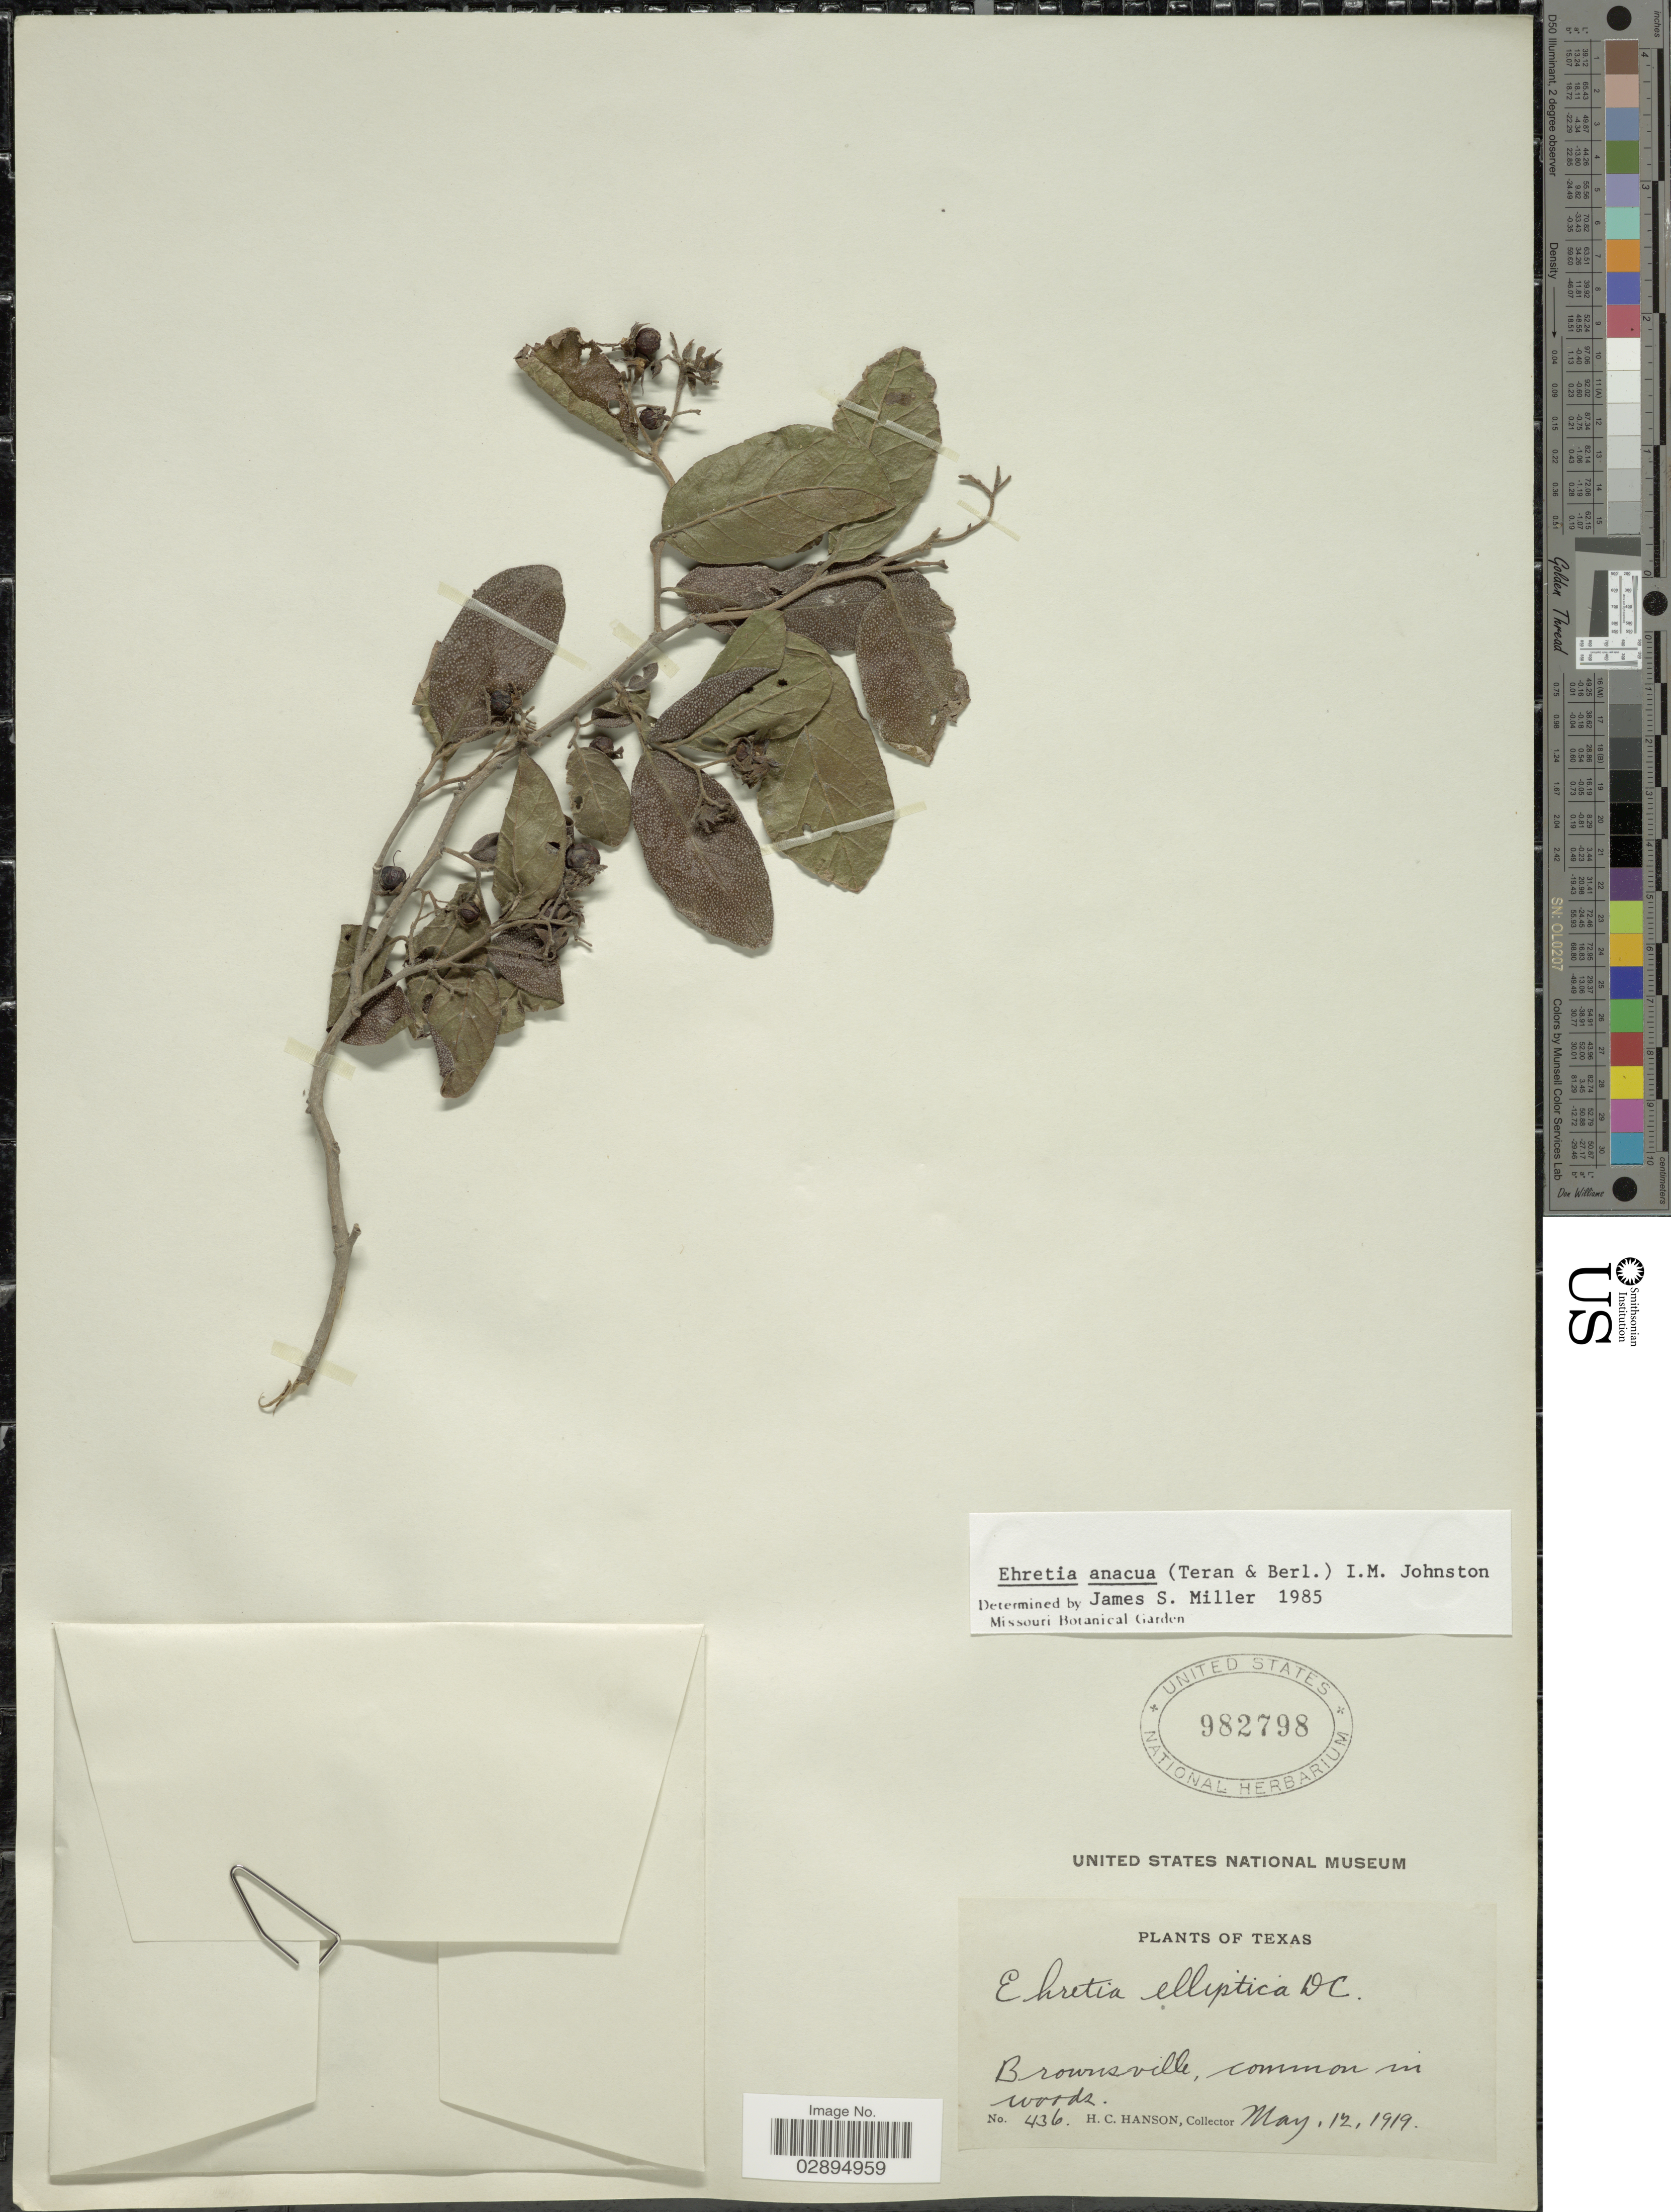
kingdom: Plantae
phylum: Tracheophyta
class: Magnoliopsida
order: Boraginales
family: Ehretiaceae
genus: Ehretia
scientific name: Ehretia anacua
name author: (Terán & Berland.) I.M. Johnst.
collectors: H. Hanson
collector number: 436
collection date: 1919-05-12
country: United States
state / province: Texas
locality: Brownsville, common in woods.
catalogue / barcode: US 982798